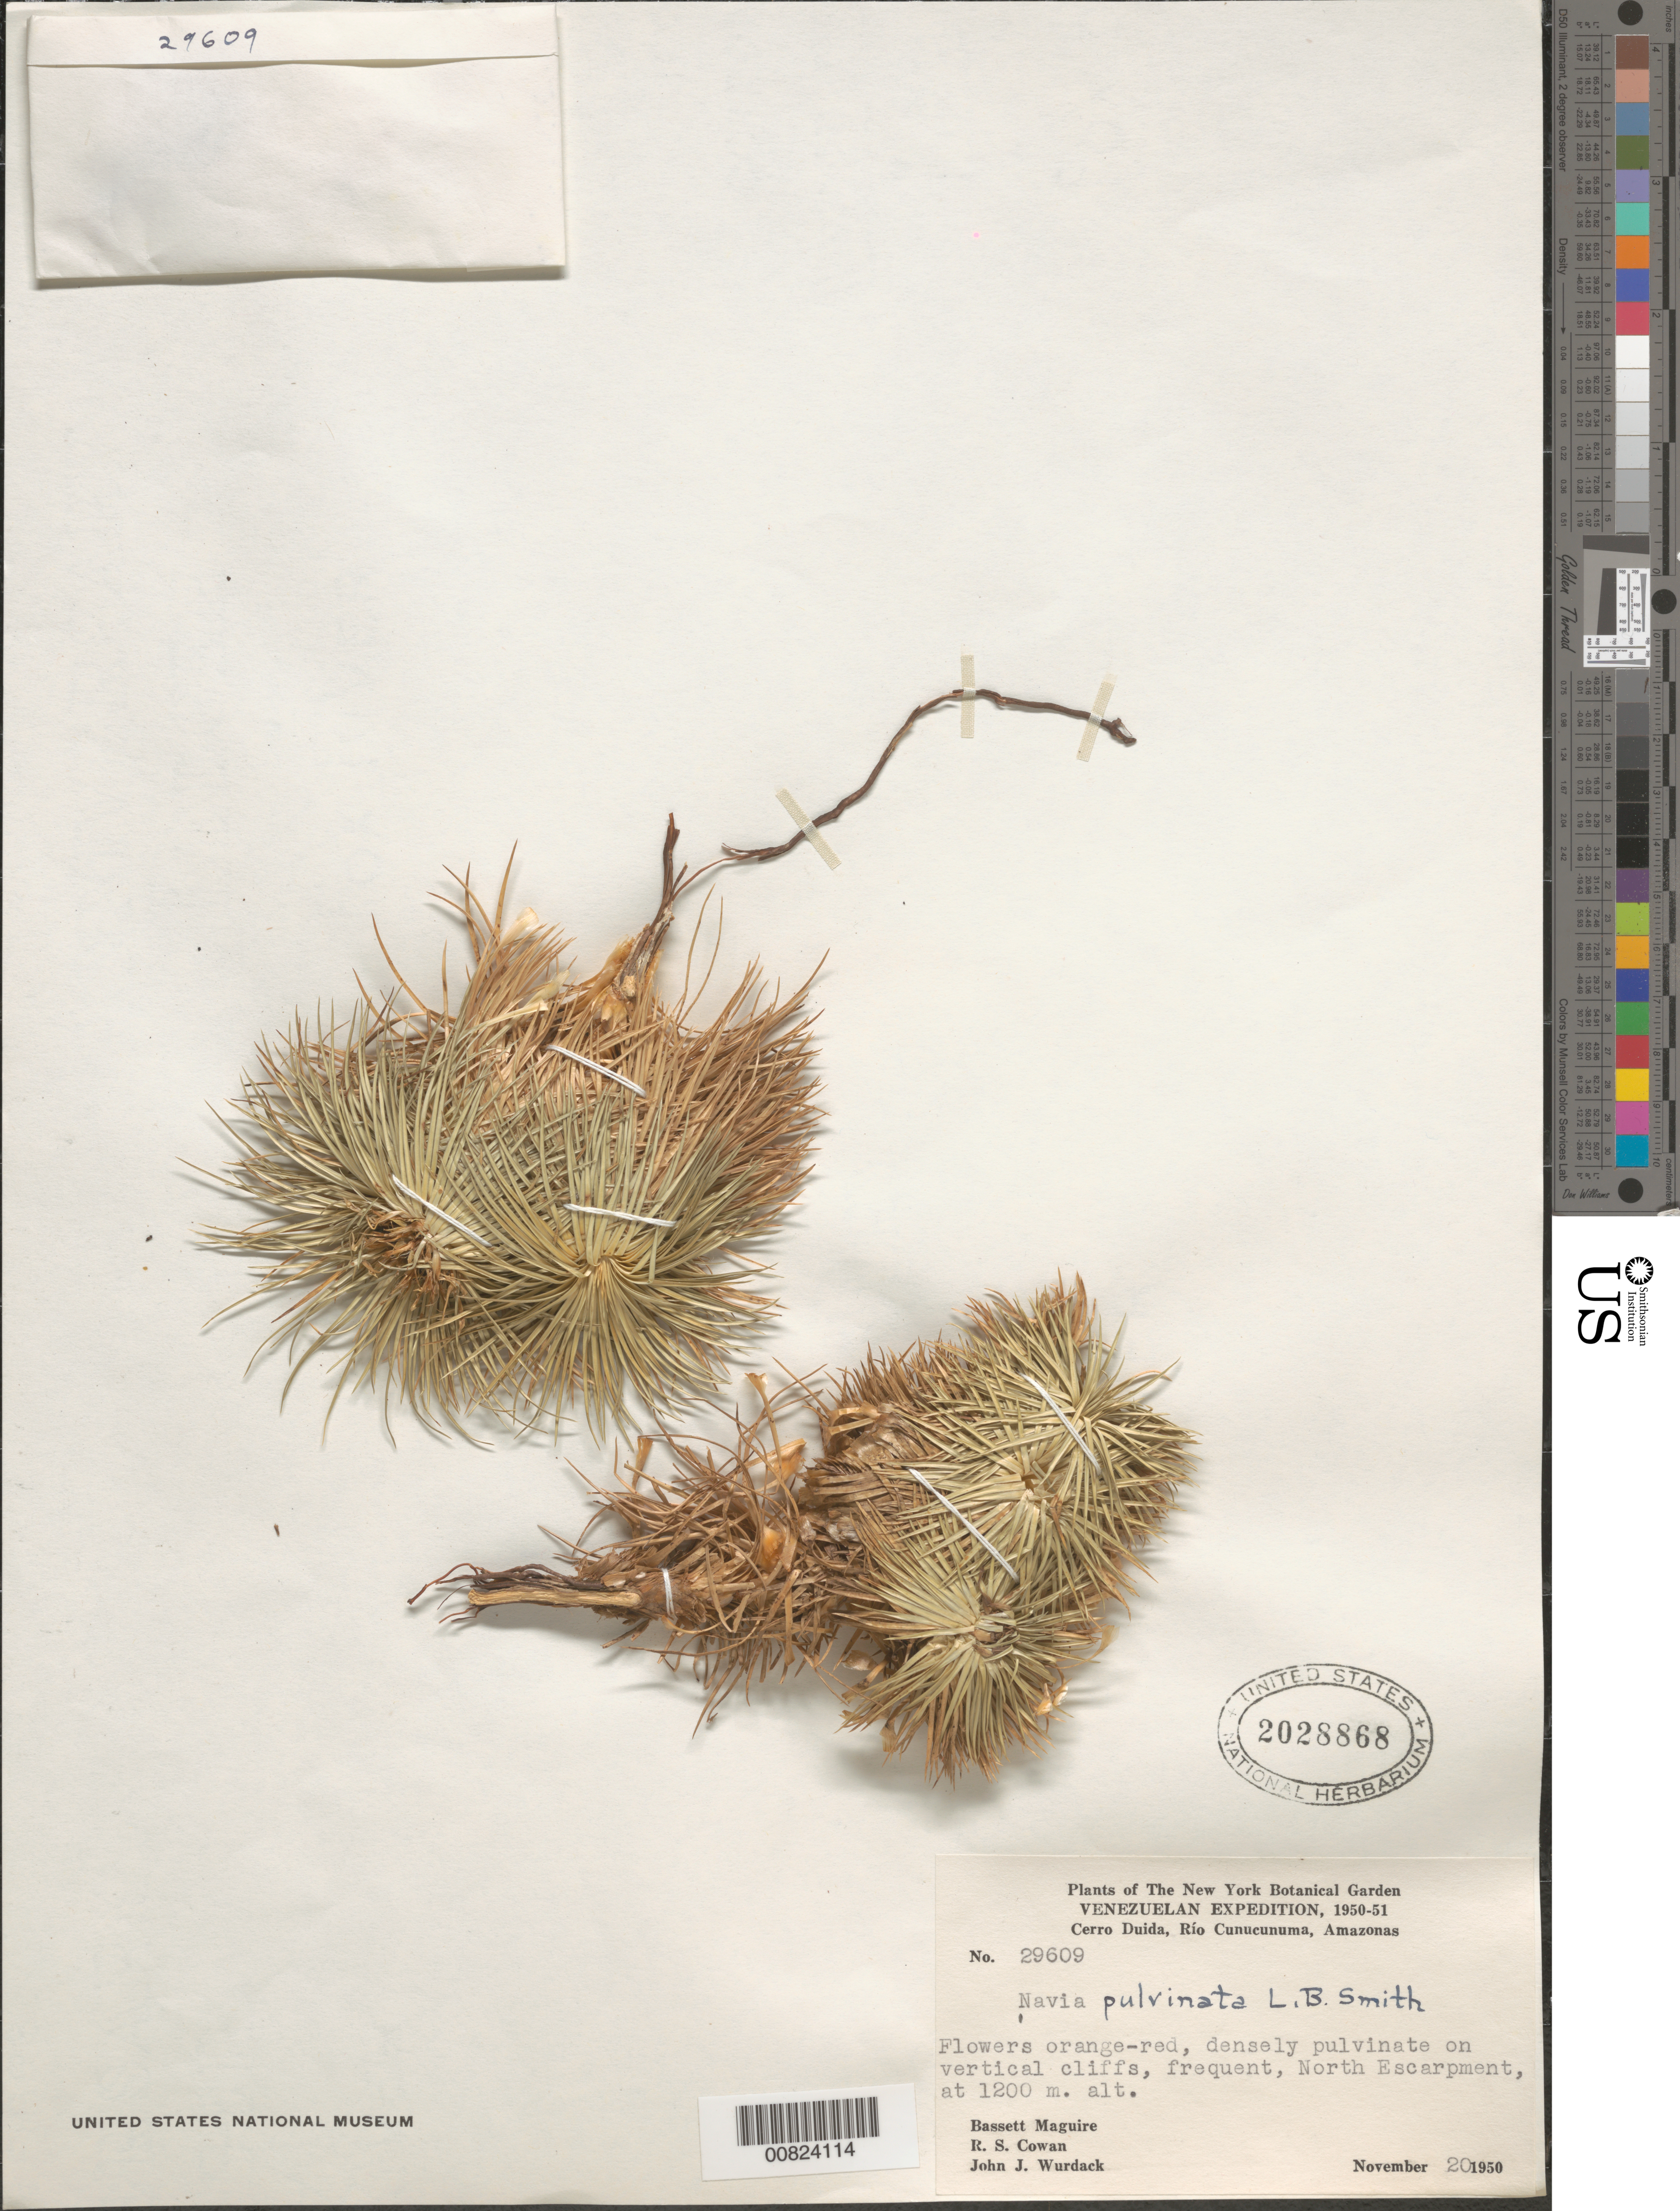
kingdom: Plantae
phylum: Tracheophyta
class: Liliopsida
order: Poales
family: Bromeliaceae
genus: Navia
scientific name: Navia pulvinata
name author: L.B. Sm.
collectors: B. Maguire, R. S. Cowan & J. J. Wurdack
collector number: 29609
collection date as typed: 20-Nov-50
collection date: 1950-11-20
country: Venezuela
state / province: Amazonas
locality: Cerro Duida, Río Cunucunuma, Caño Culebra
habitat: Vertical cliffs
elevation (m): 1200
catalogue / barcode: US 2028868